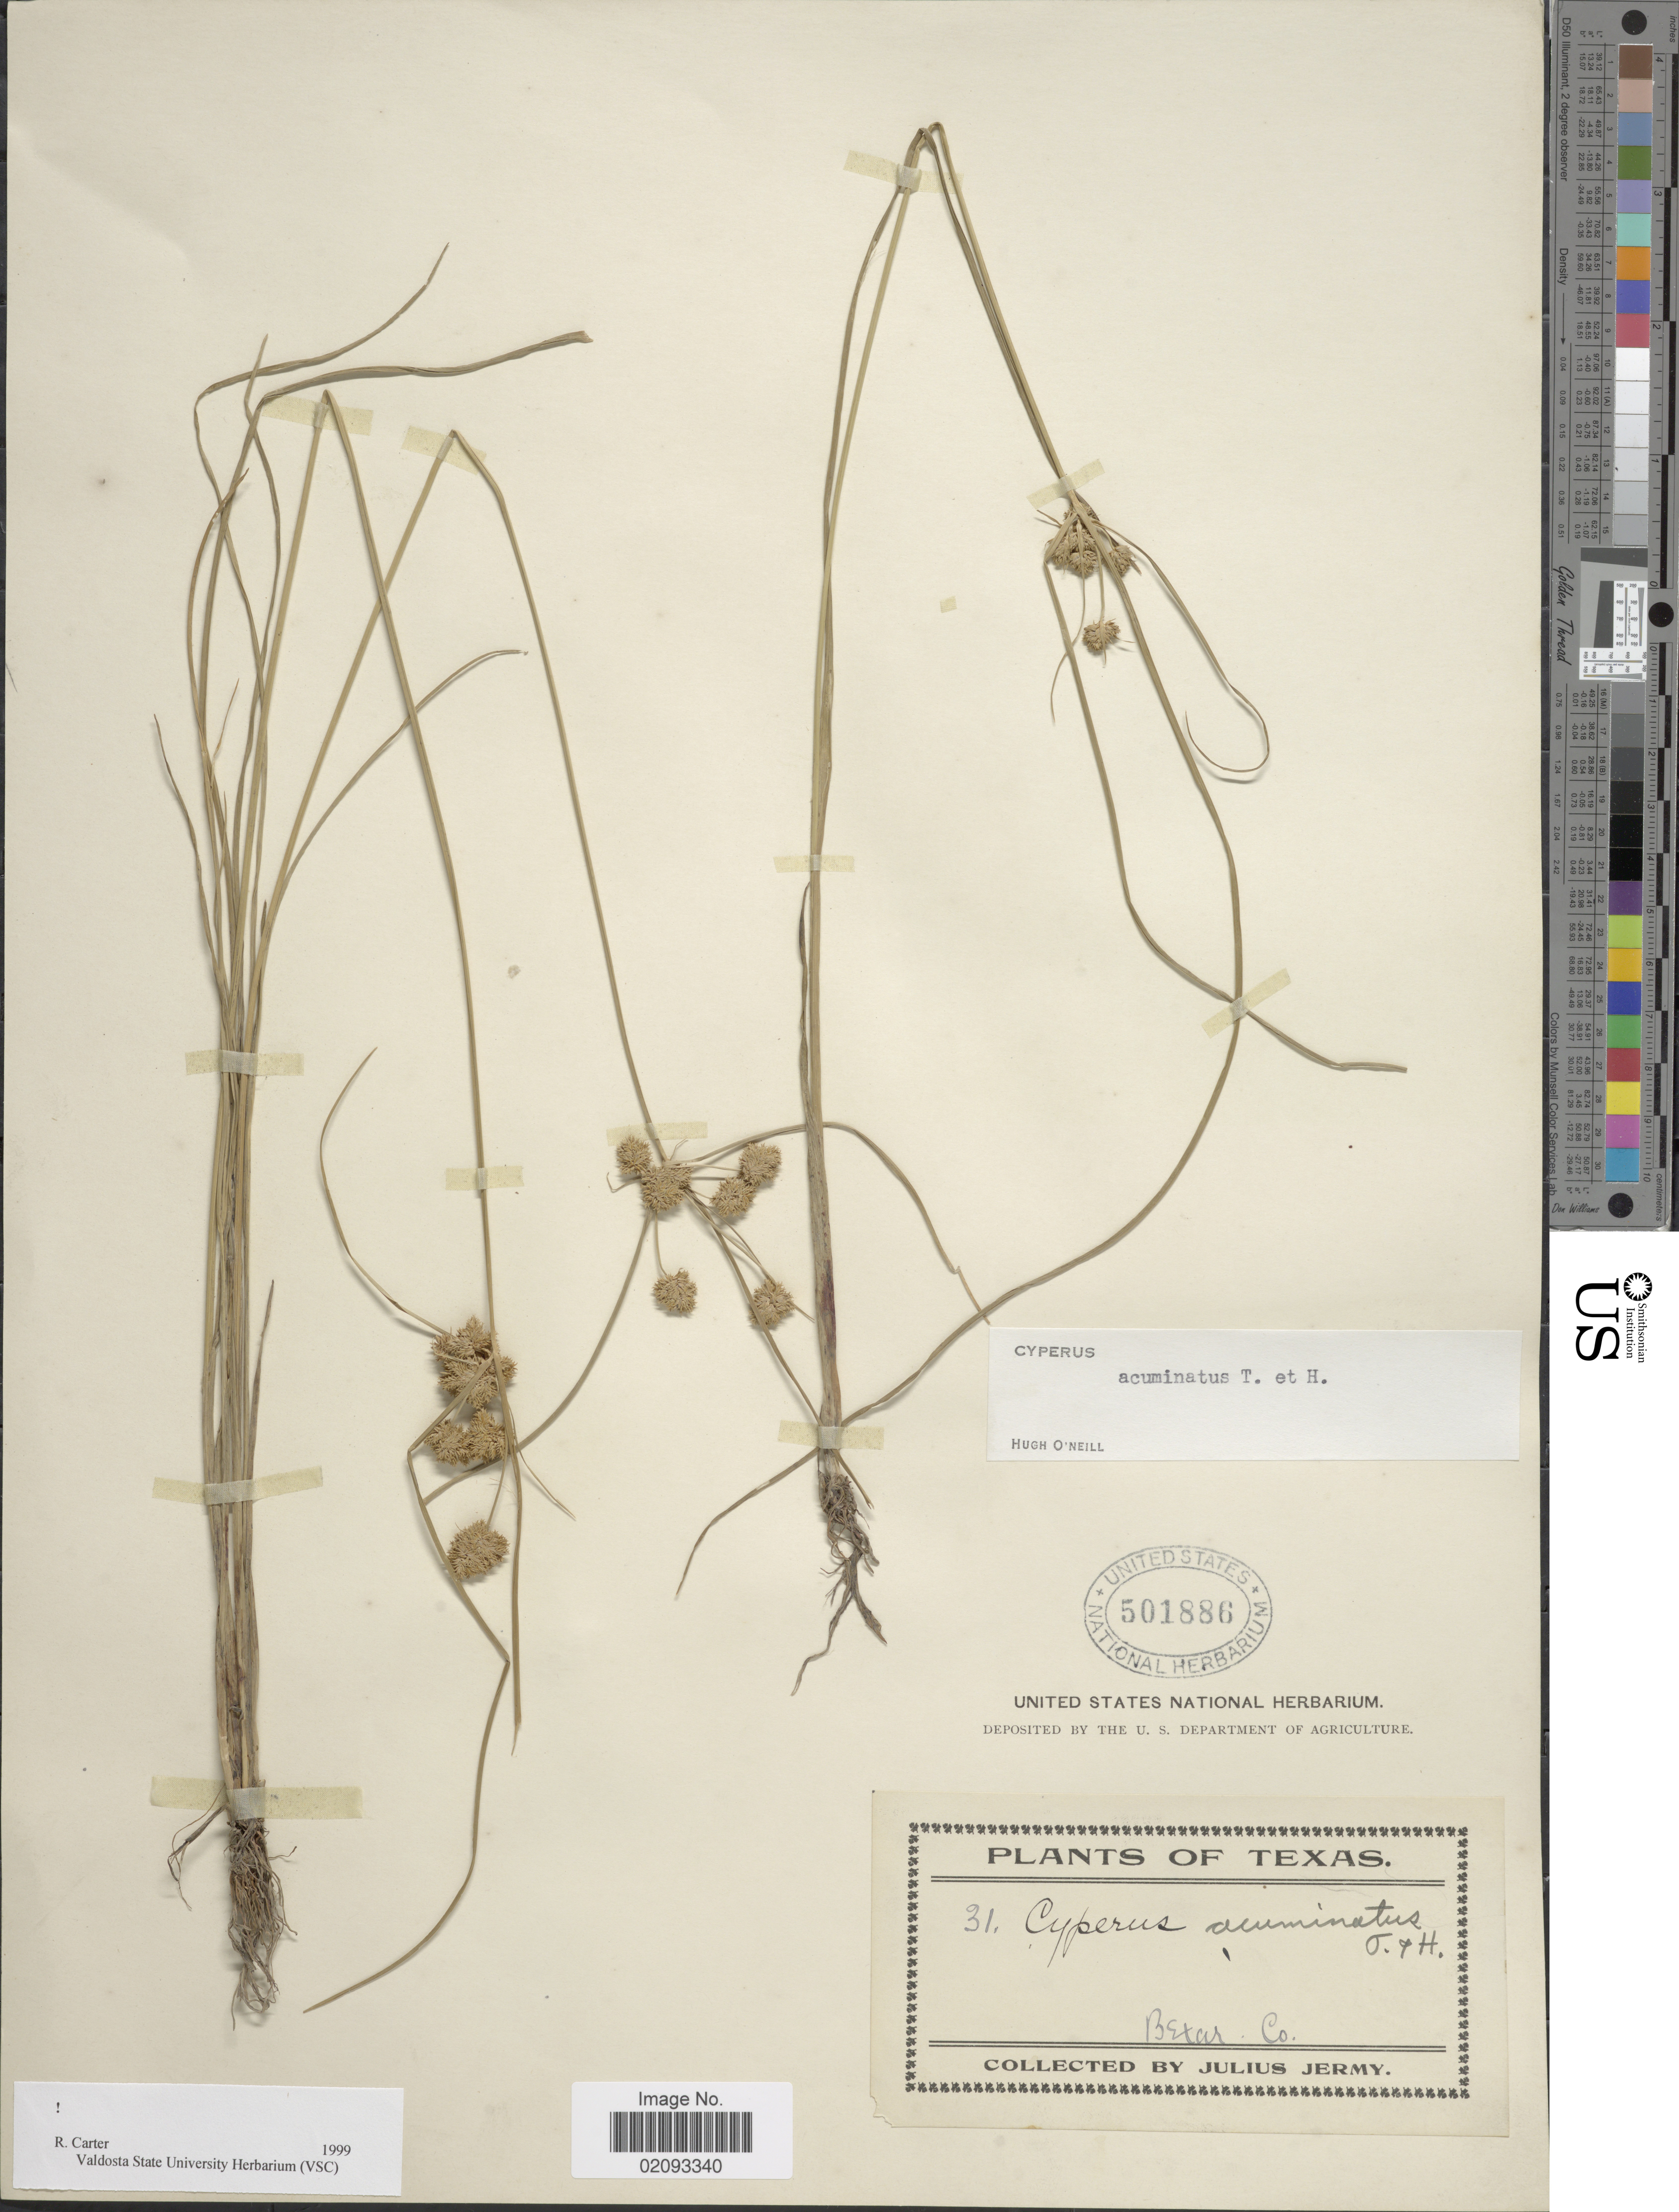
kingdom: Plantae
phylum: Tracheophyta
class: Liliopsida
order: Poales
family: Cyperaceae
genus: Cyperus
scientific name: Cyperus acuminatus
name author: Torr. & Hook.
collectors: J. Jermy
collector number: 31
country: United States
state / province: Texas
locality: Bexar Co.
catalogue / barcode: US 501886